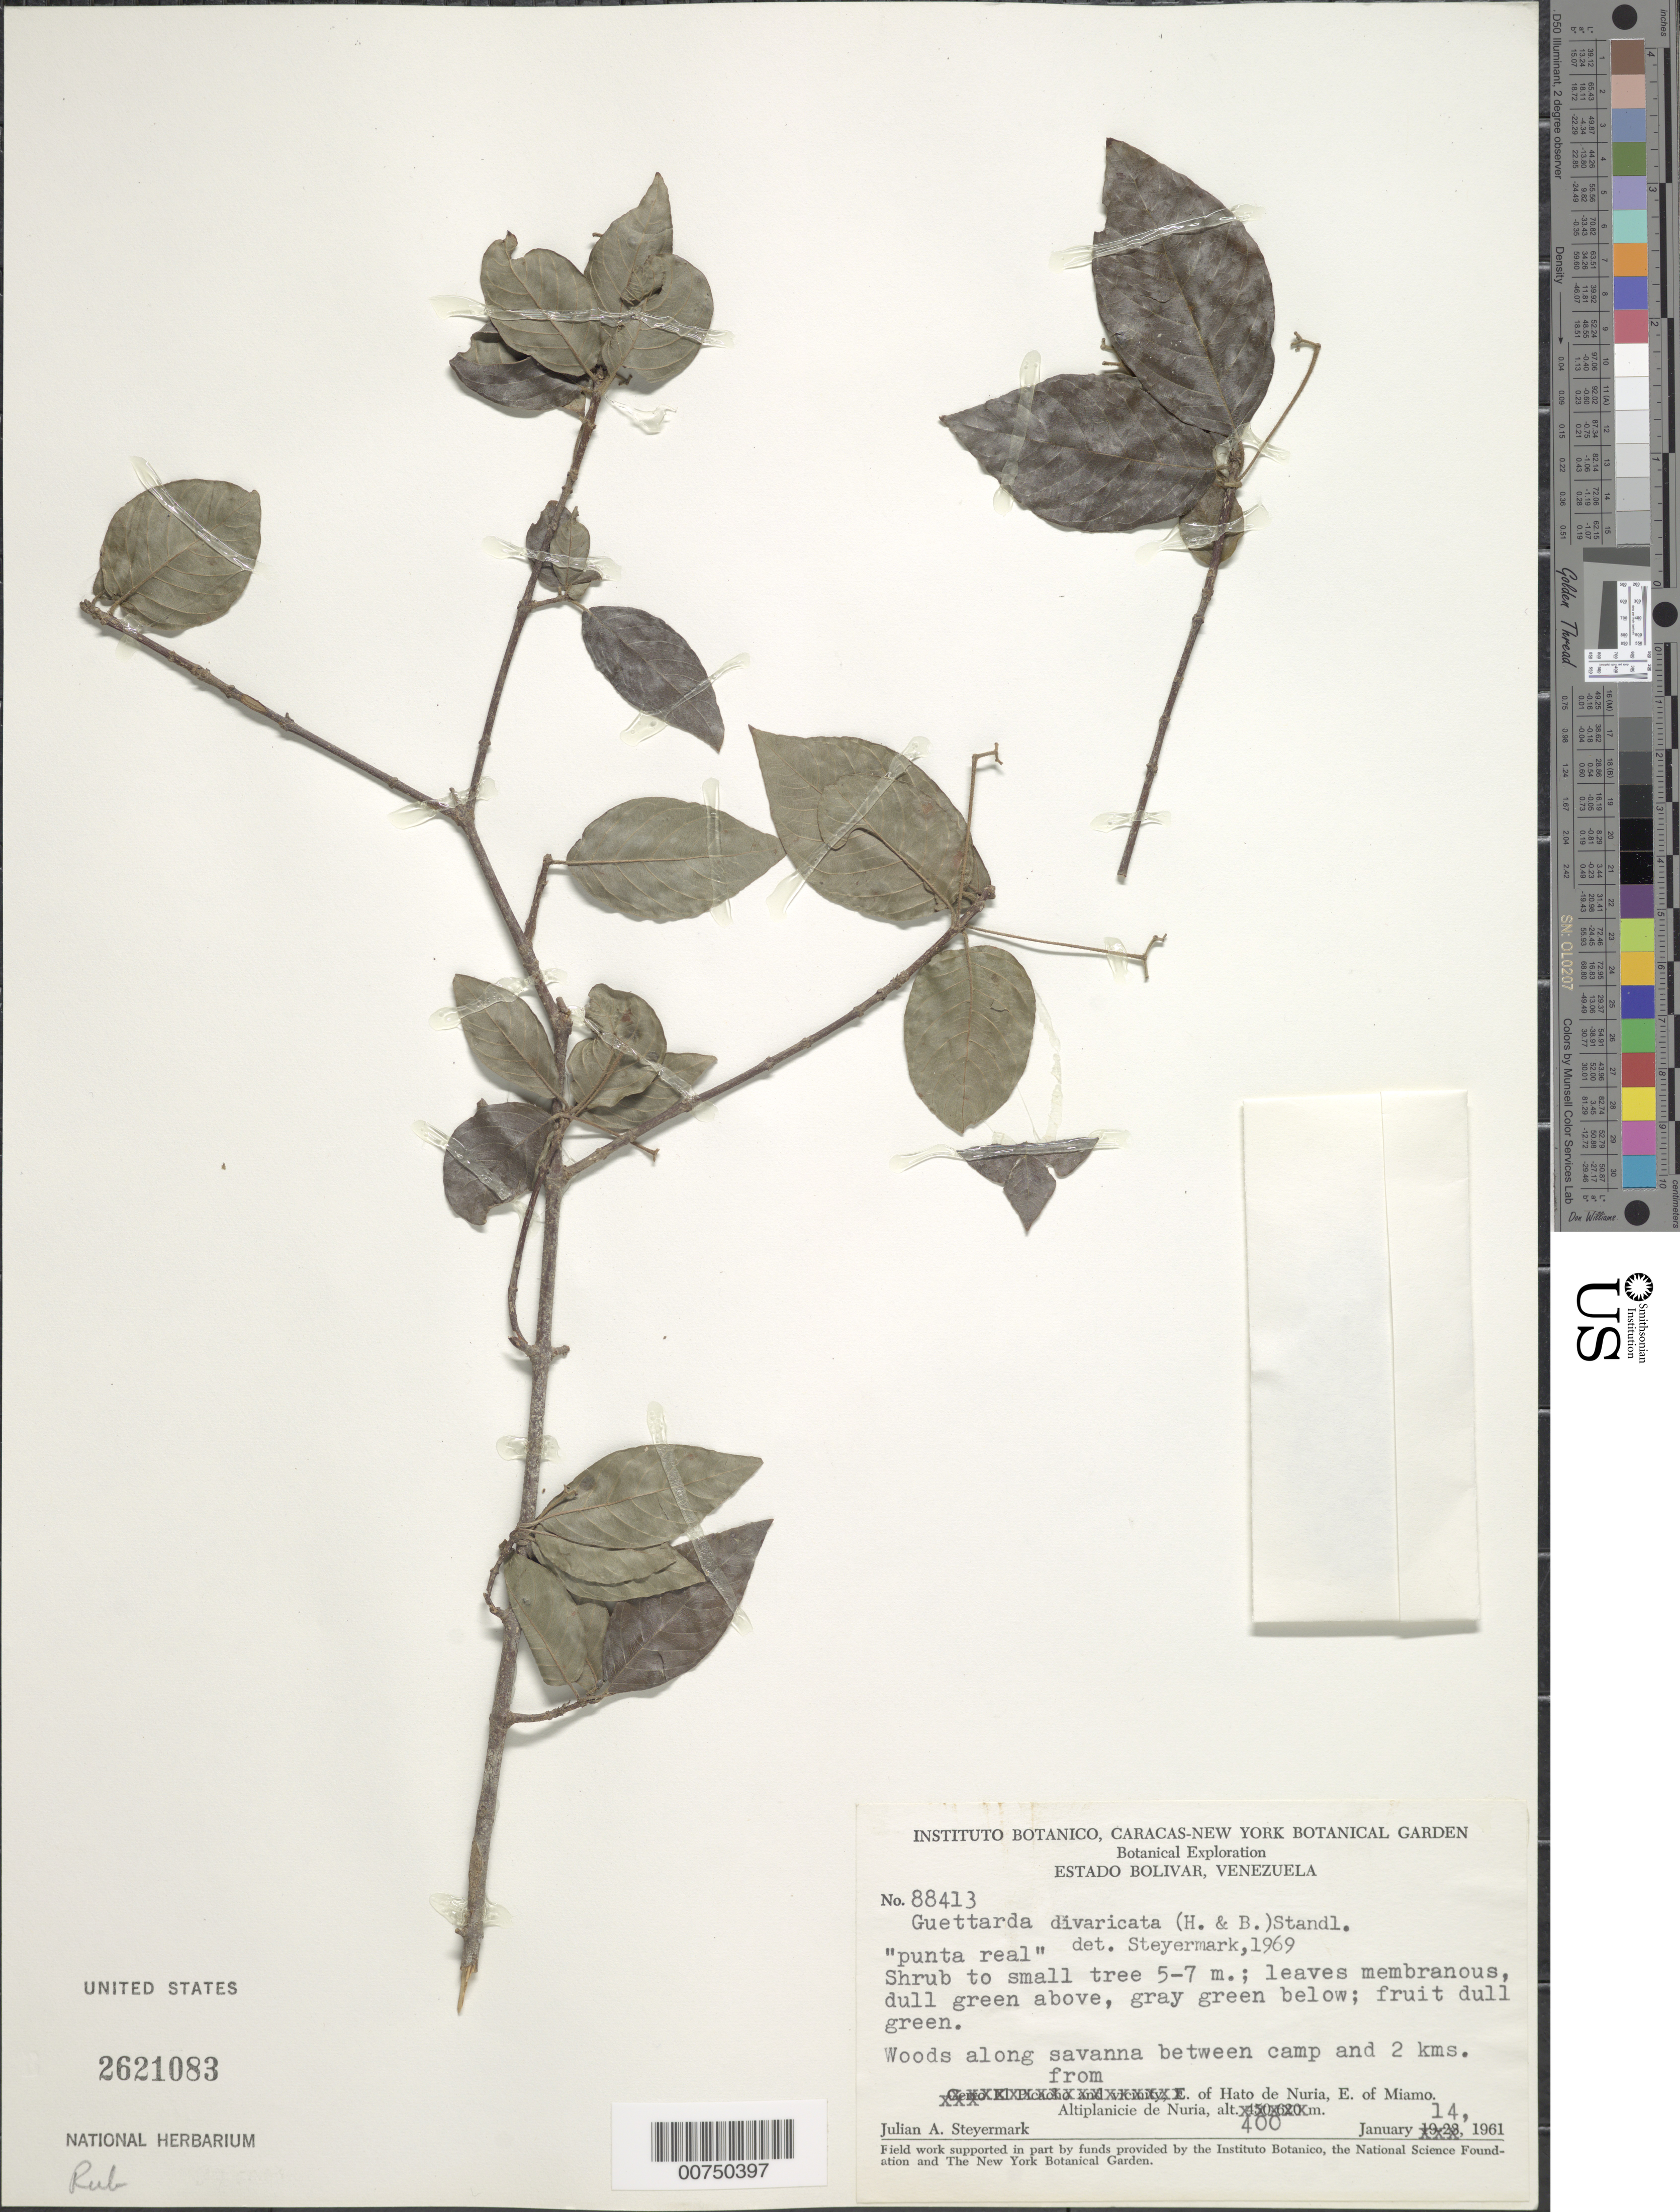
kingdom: Plantae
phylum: Tracheophyta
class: Magnoliopsida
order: Gentianales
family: Rubiaceae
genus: Guettarda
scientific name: Guettarda divaricata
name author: (Humb. & Bonpl. ex Roem. & Schult.) Standl.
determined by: Steyermark, Julian A., (VEN)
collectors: J. Steyermark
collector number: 88413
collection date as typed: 14-Jan-61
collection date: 1961-01-14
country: Venezuela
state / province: Bolívar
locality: Hato de Nuria, 5 km from; E of Miamo, Altiplanicie de Nuria, vic of camp and 2 km from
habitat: Woods along savanna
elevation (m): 400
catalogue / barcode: US 2621083